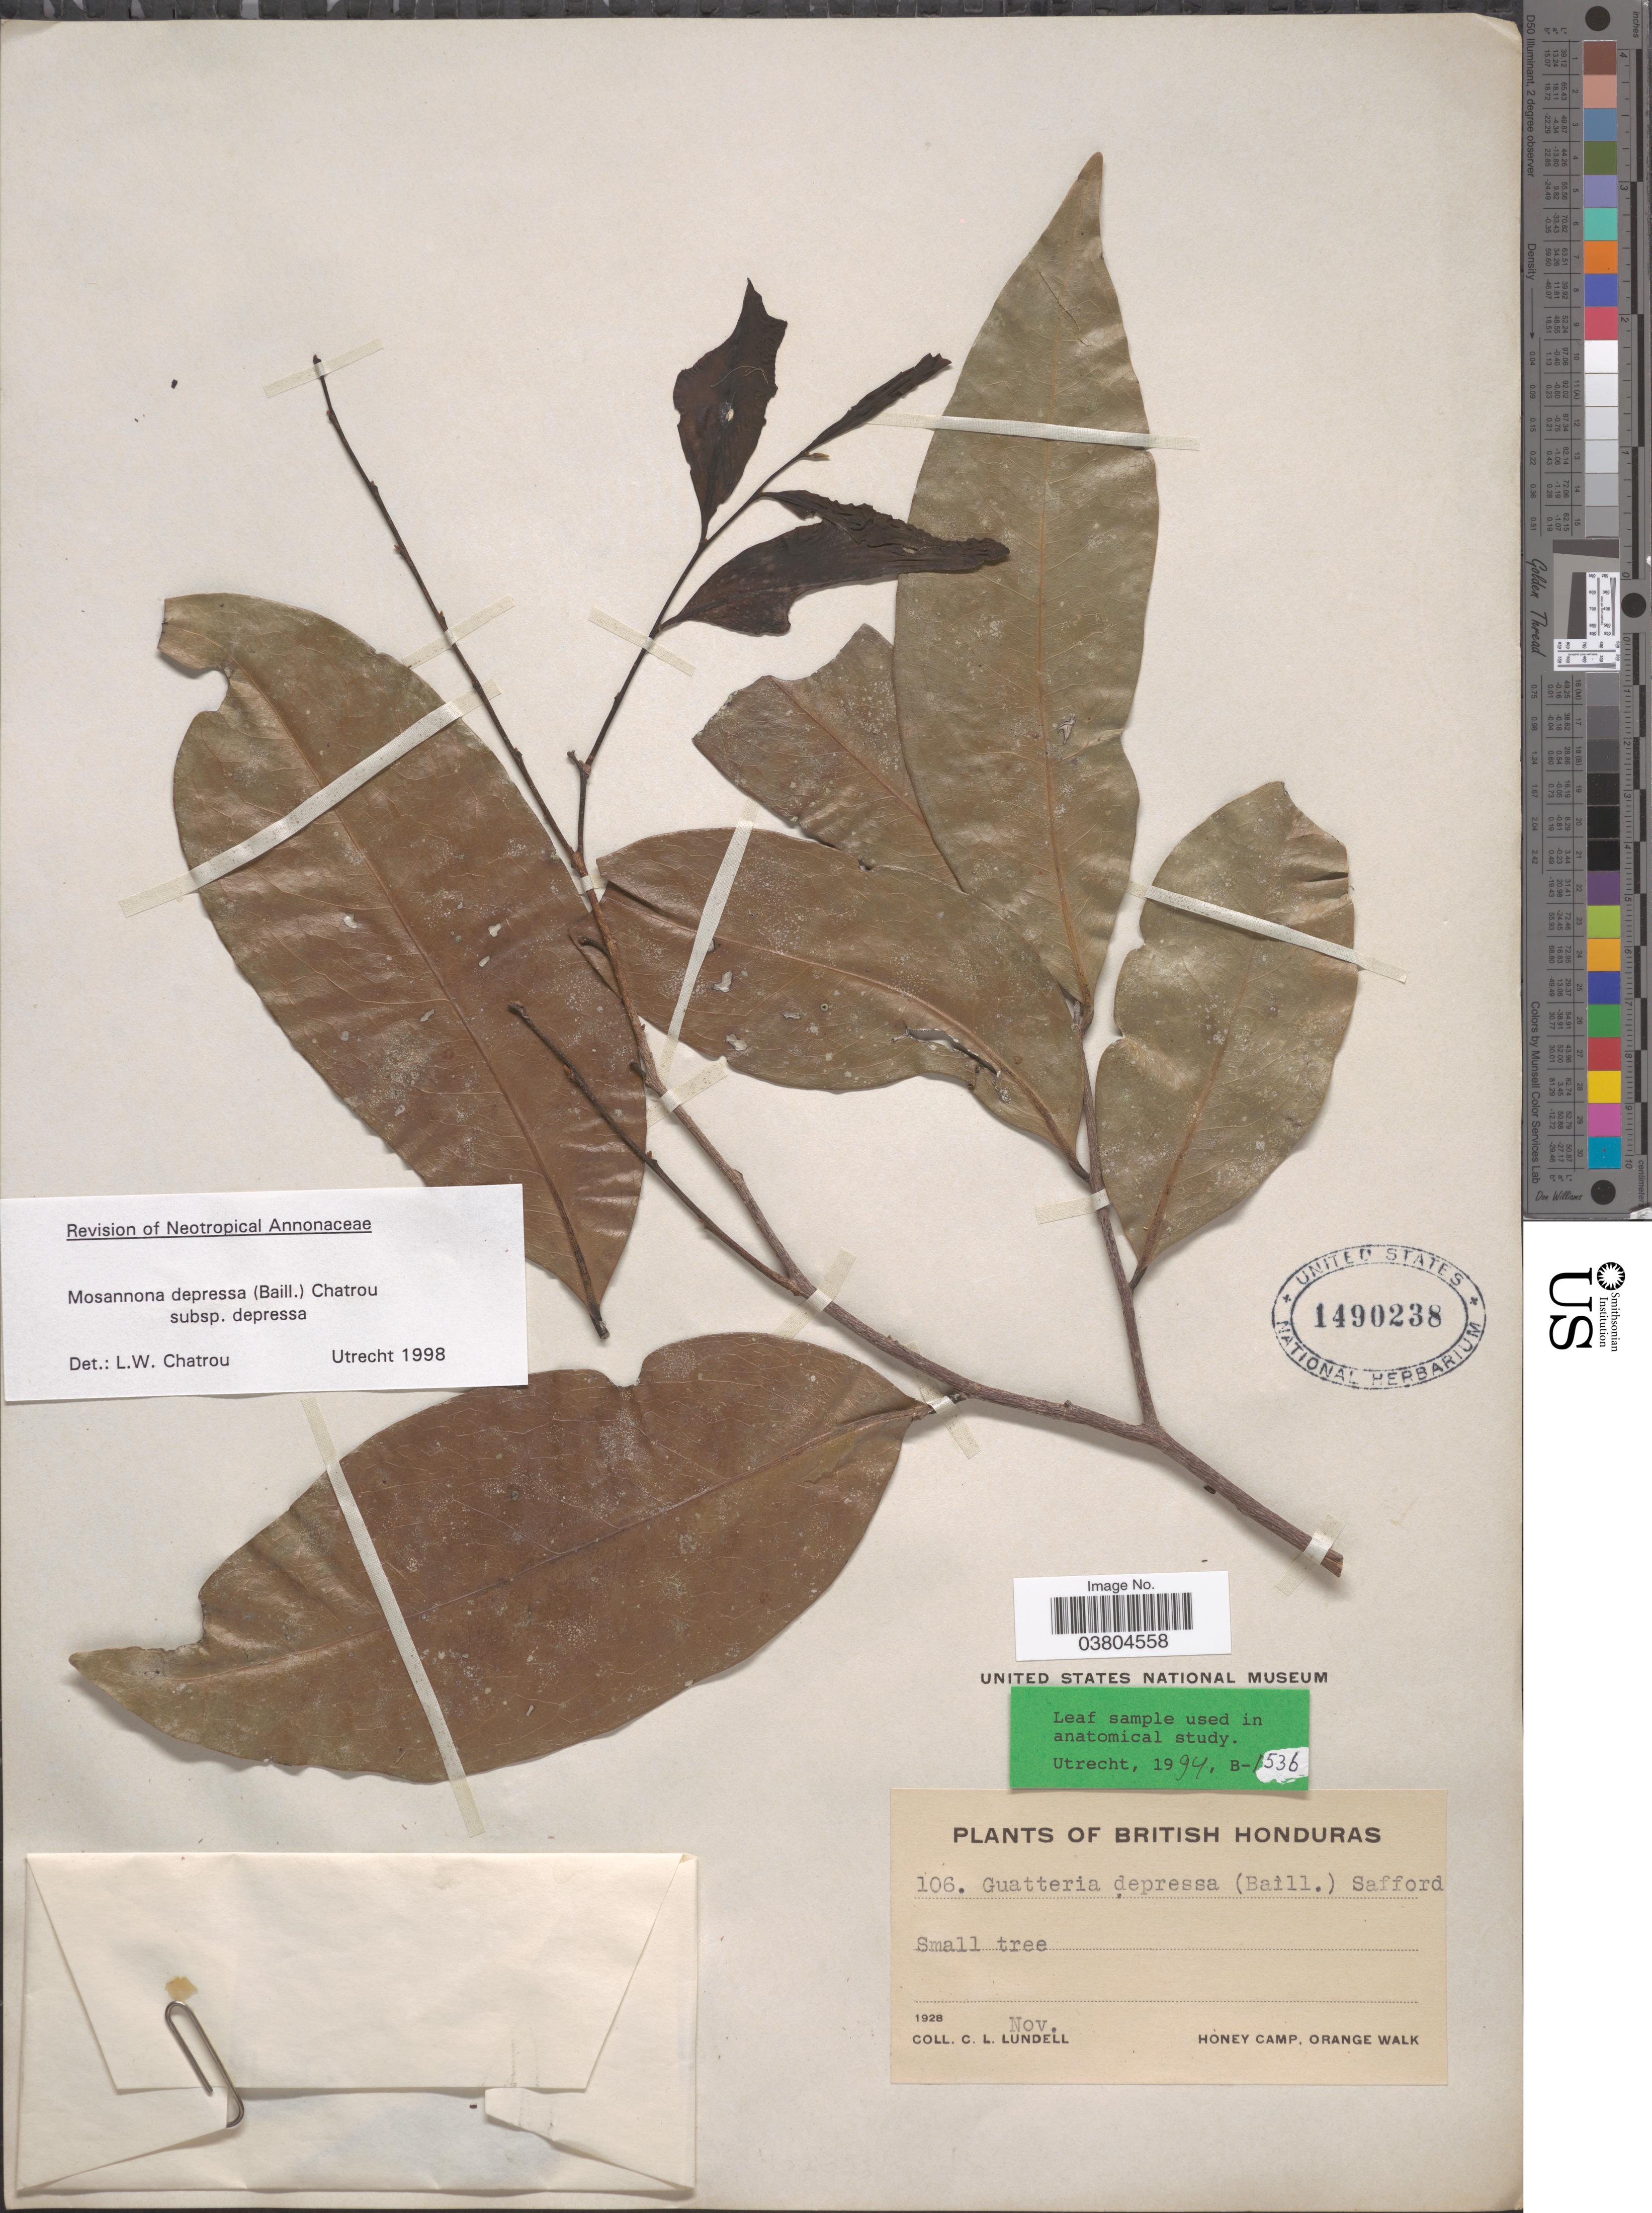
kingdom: Plantae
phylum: Tracheophyta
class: Magnoliopsida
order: Magnoliales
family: Annonaceae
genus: Mosannona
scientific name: Mosannona depressa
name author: (Baill.) Chatrou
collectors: C. L. Lundell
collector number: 106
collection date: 1928-11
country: Belize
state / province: Orange Walk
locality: British Honduras. Honey Camp.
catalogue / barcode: US 1490238